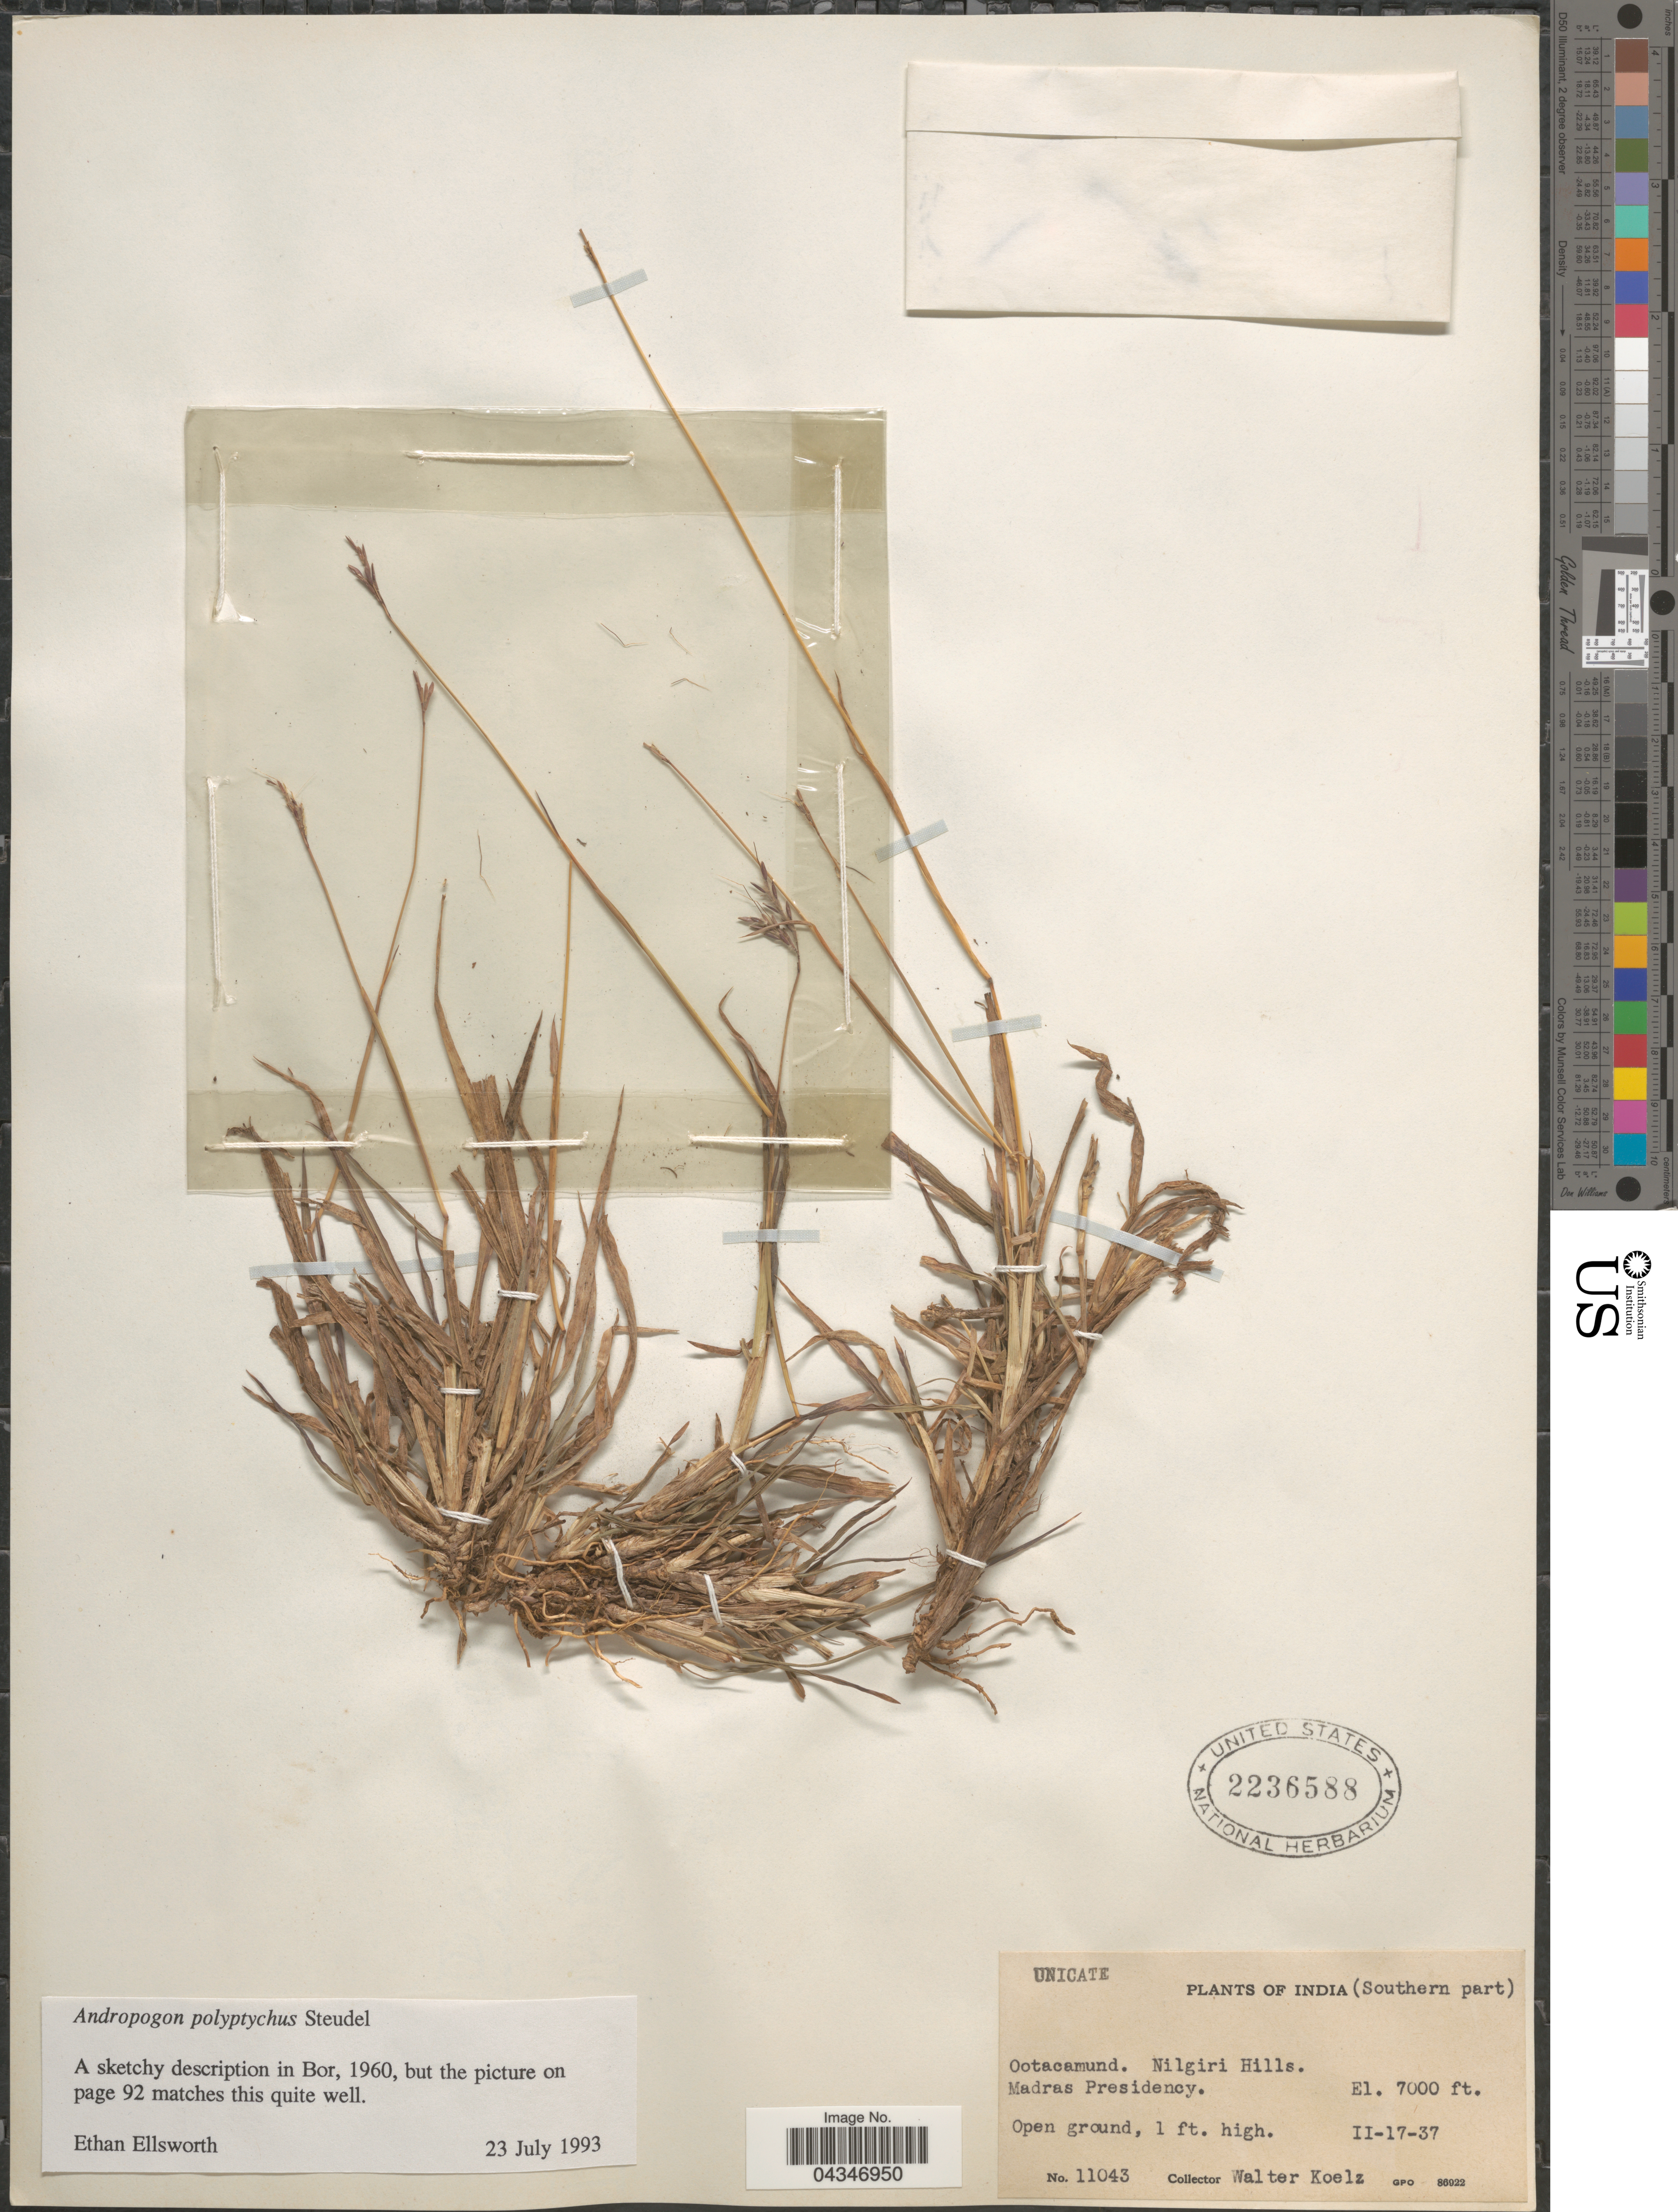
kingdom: Plantae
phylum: Tracheophyta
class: Liliopsida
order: Poales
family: Poaceae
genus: Andropogon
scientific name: Andropogon polyptychos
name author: Steud.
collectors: W. N. Koelz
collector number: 11043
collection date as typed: Transcribed d/m/y: 17/2/37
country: India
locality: India (Southern part). Ootacamund. Nilgiri Hills. Madras Presidency.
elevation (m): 2134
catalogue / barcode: US 2236588